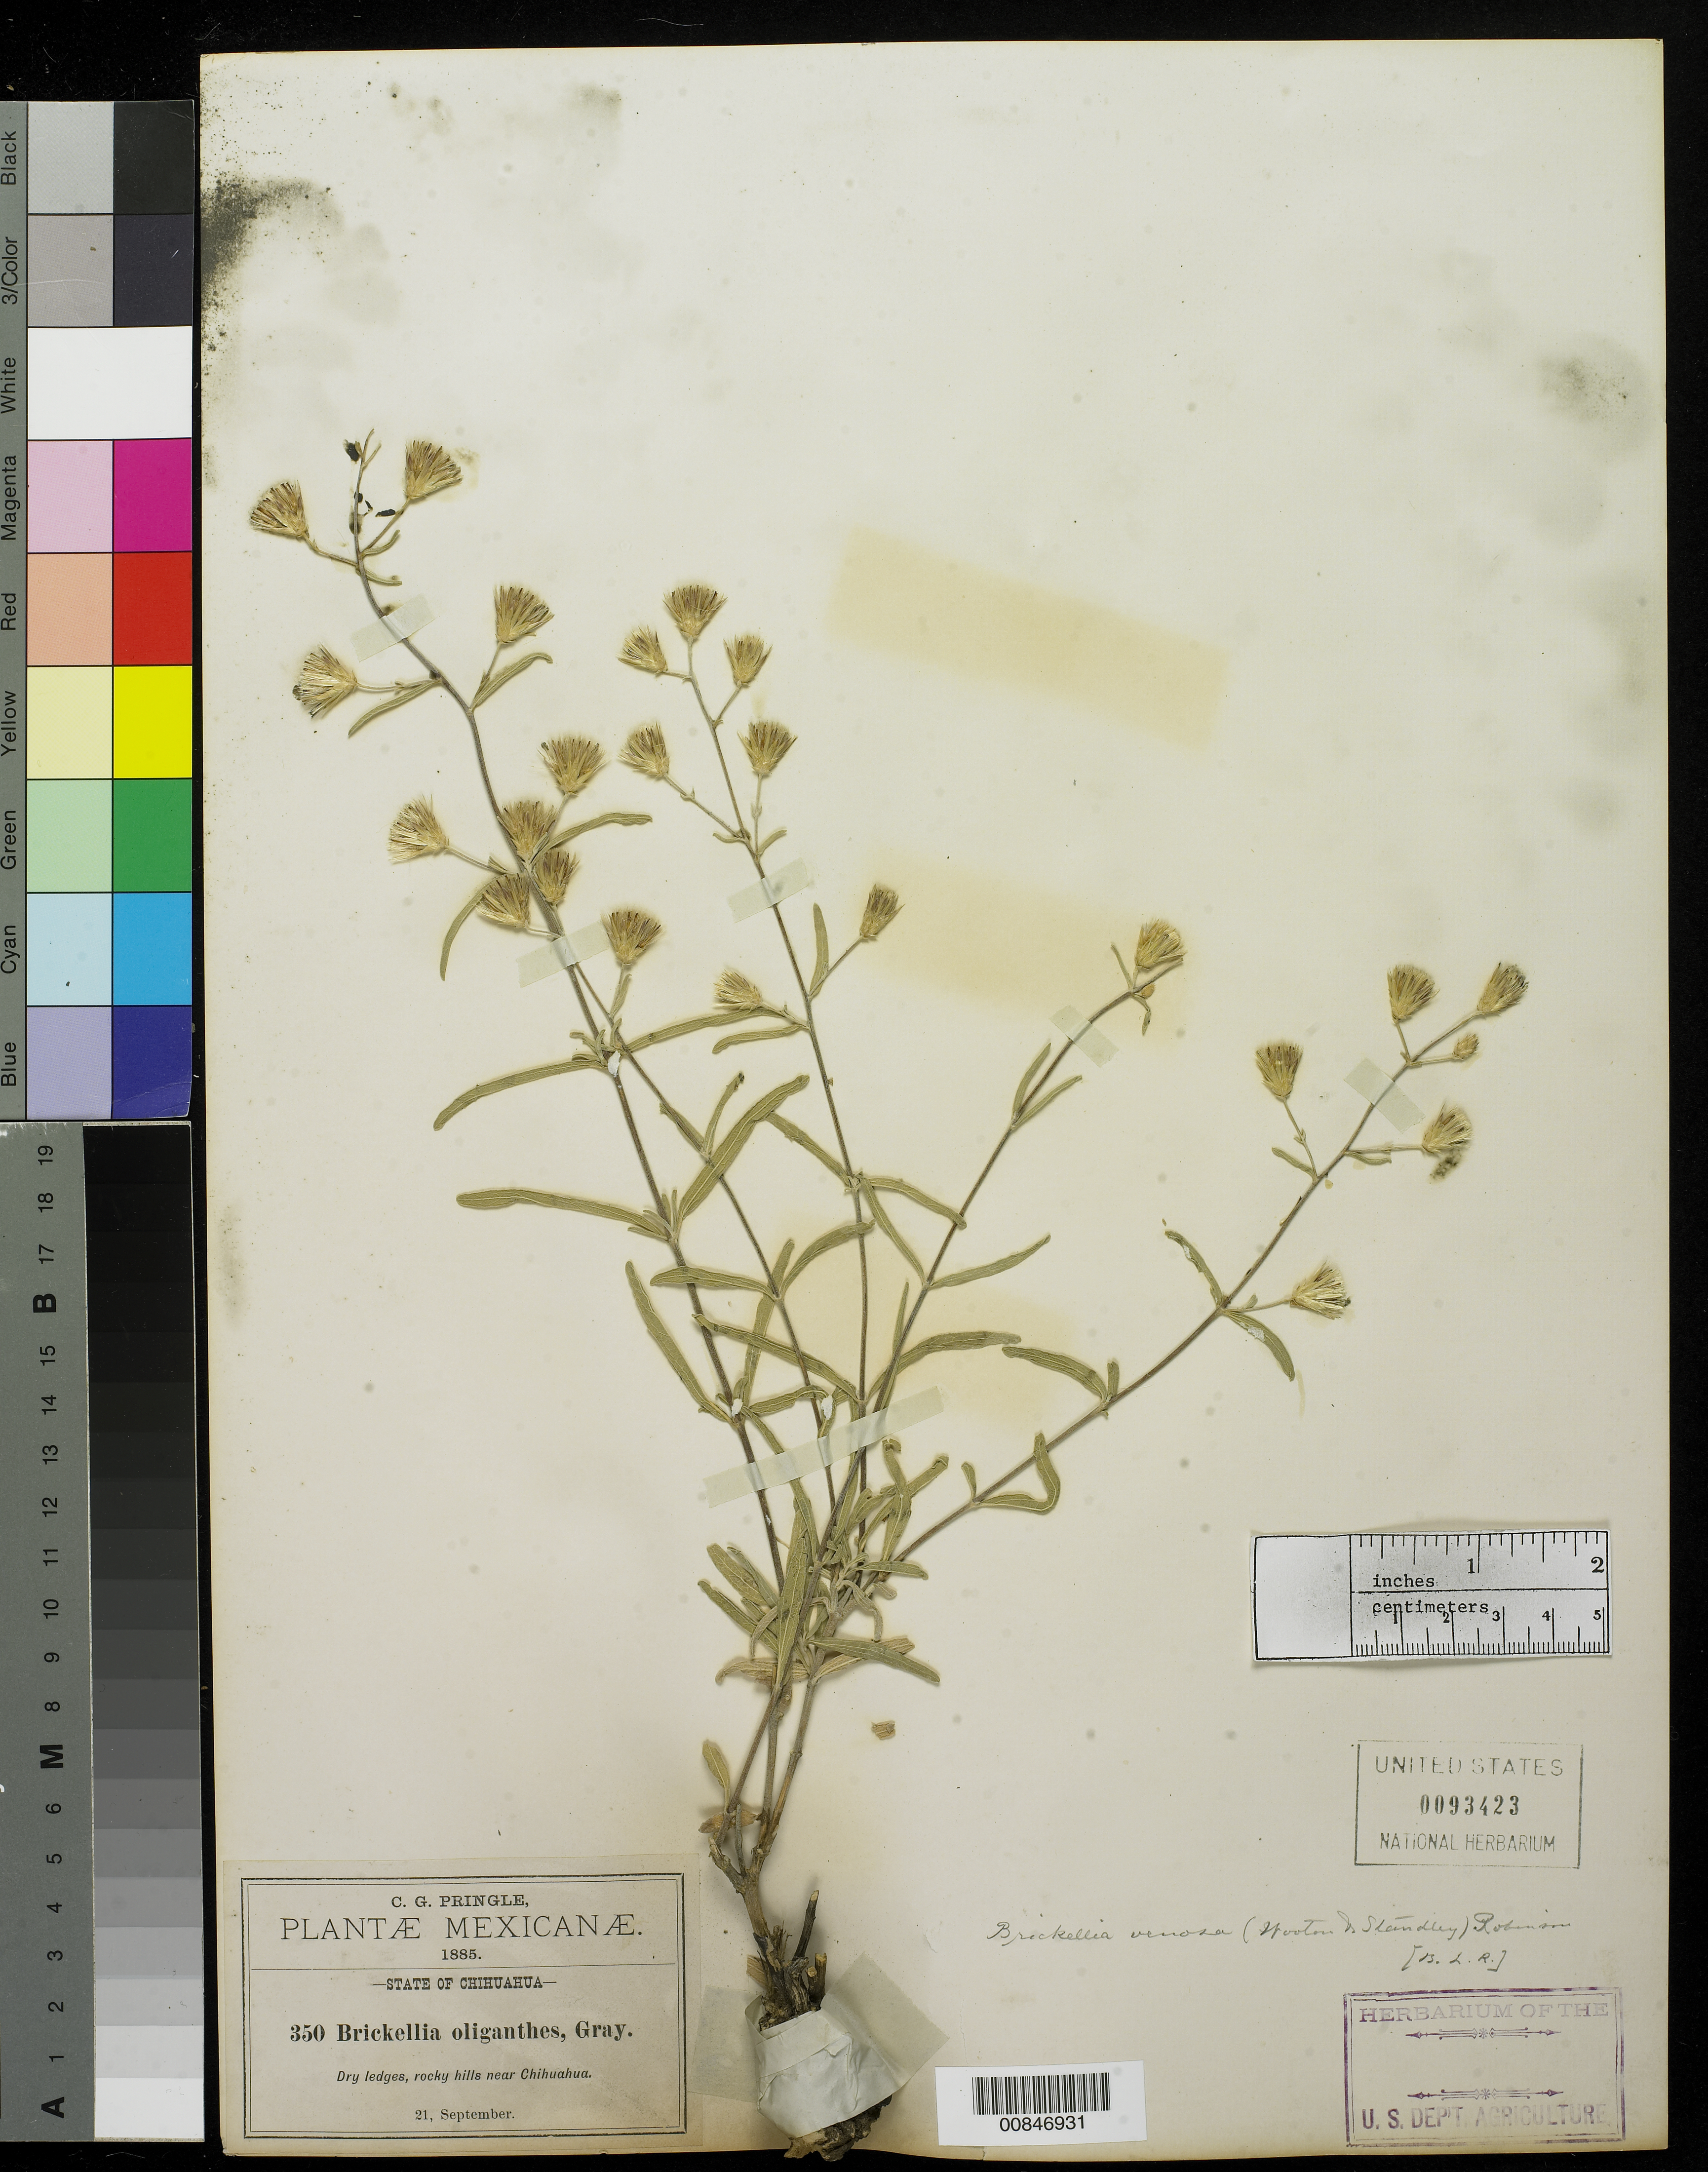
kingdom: Plantae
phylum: Tracheophyta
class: Magnoliopsida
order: Asterales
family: Asteraceae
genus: Brickellia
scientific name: Brickellia venosa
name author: (Wooton & Standl.) B.L. Rob.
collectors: C. G. Pringle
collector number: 350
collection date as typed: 21 Sep 1885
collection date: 1885-09-21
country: Mexico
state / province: Chihuahua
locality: Rocky hills near Chihuahua.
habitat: Dry ledges, rocky hills.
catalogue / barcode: US 93423